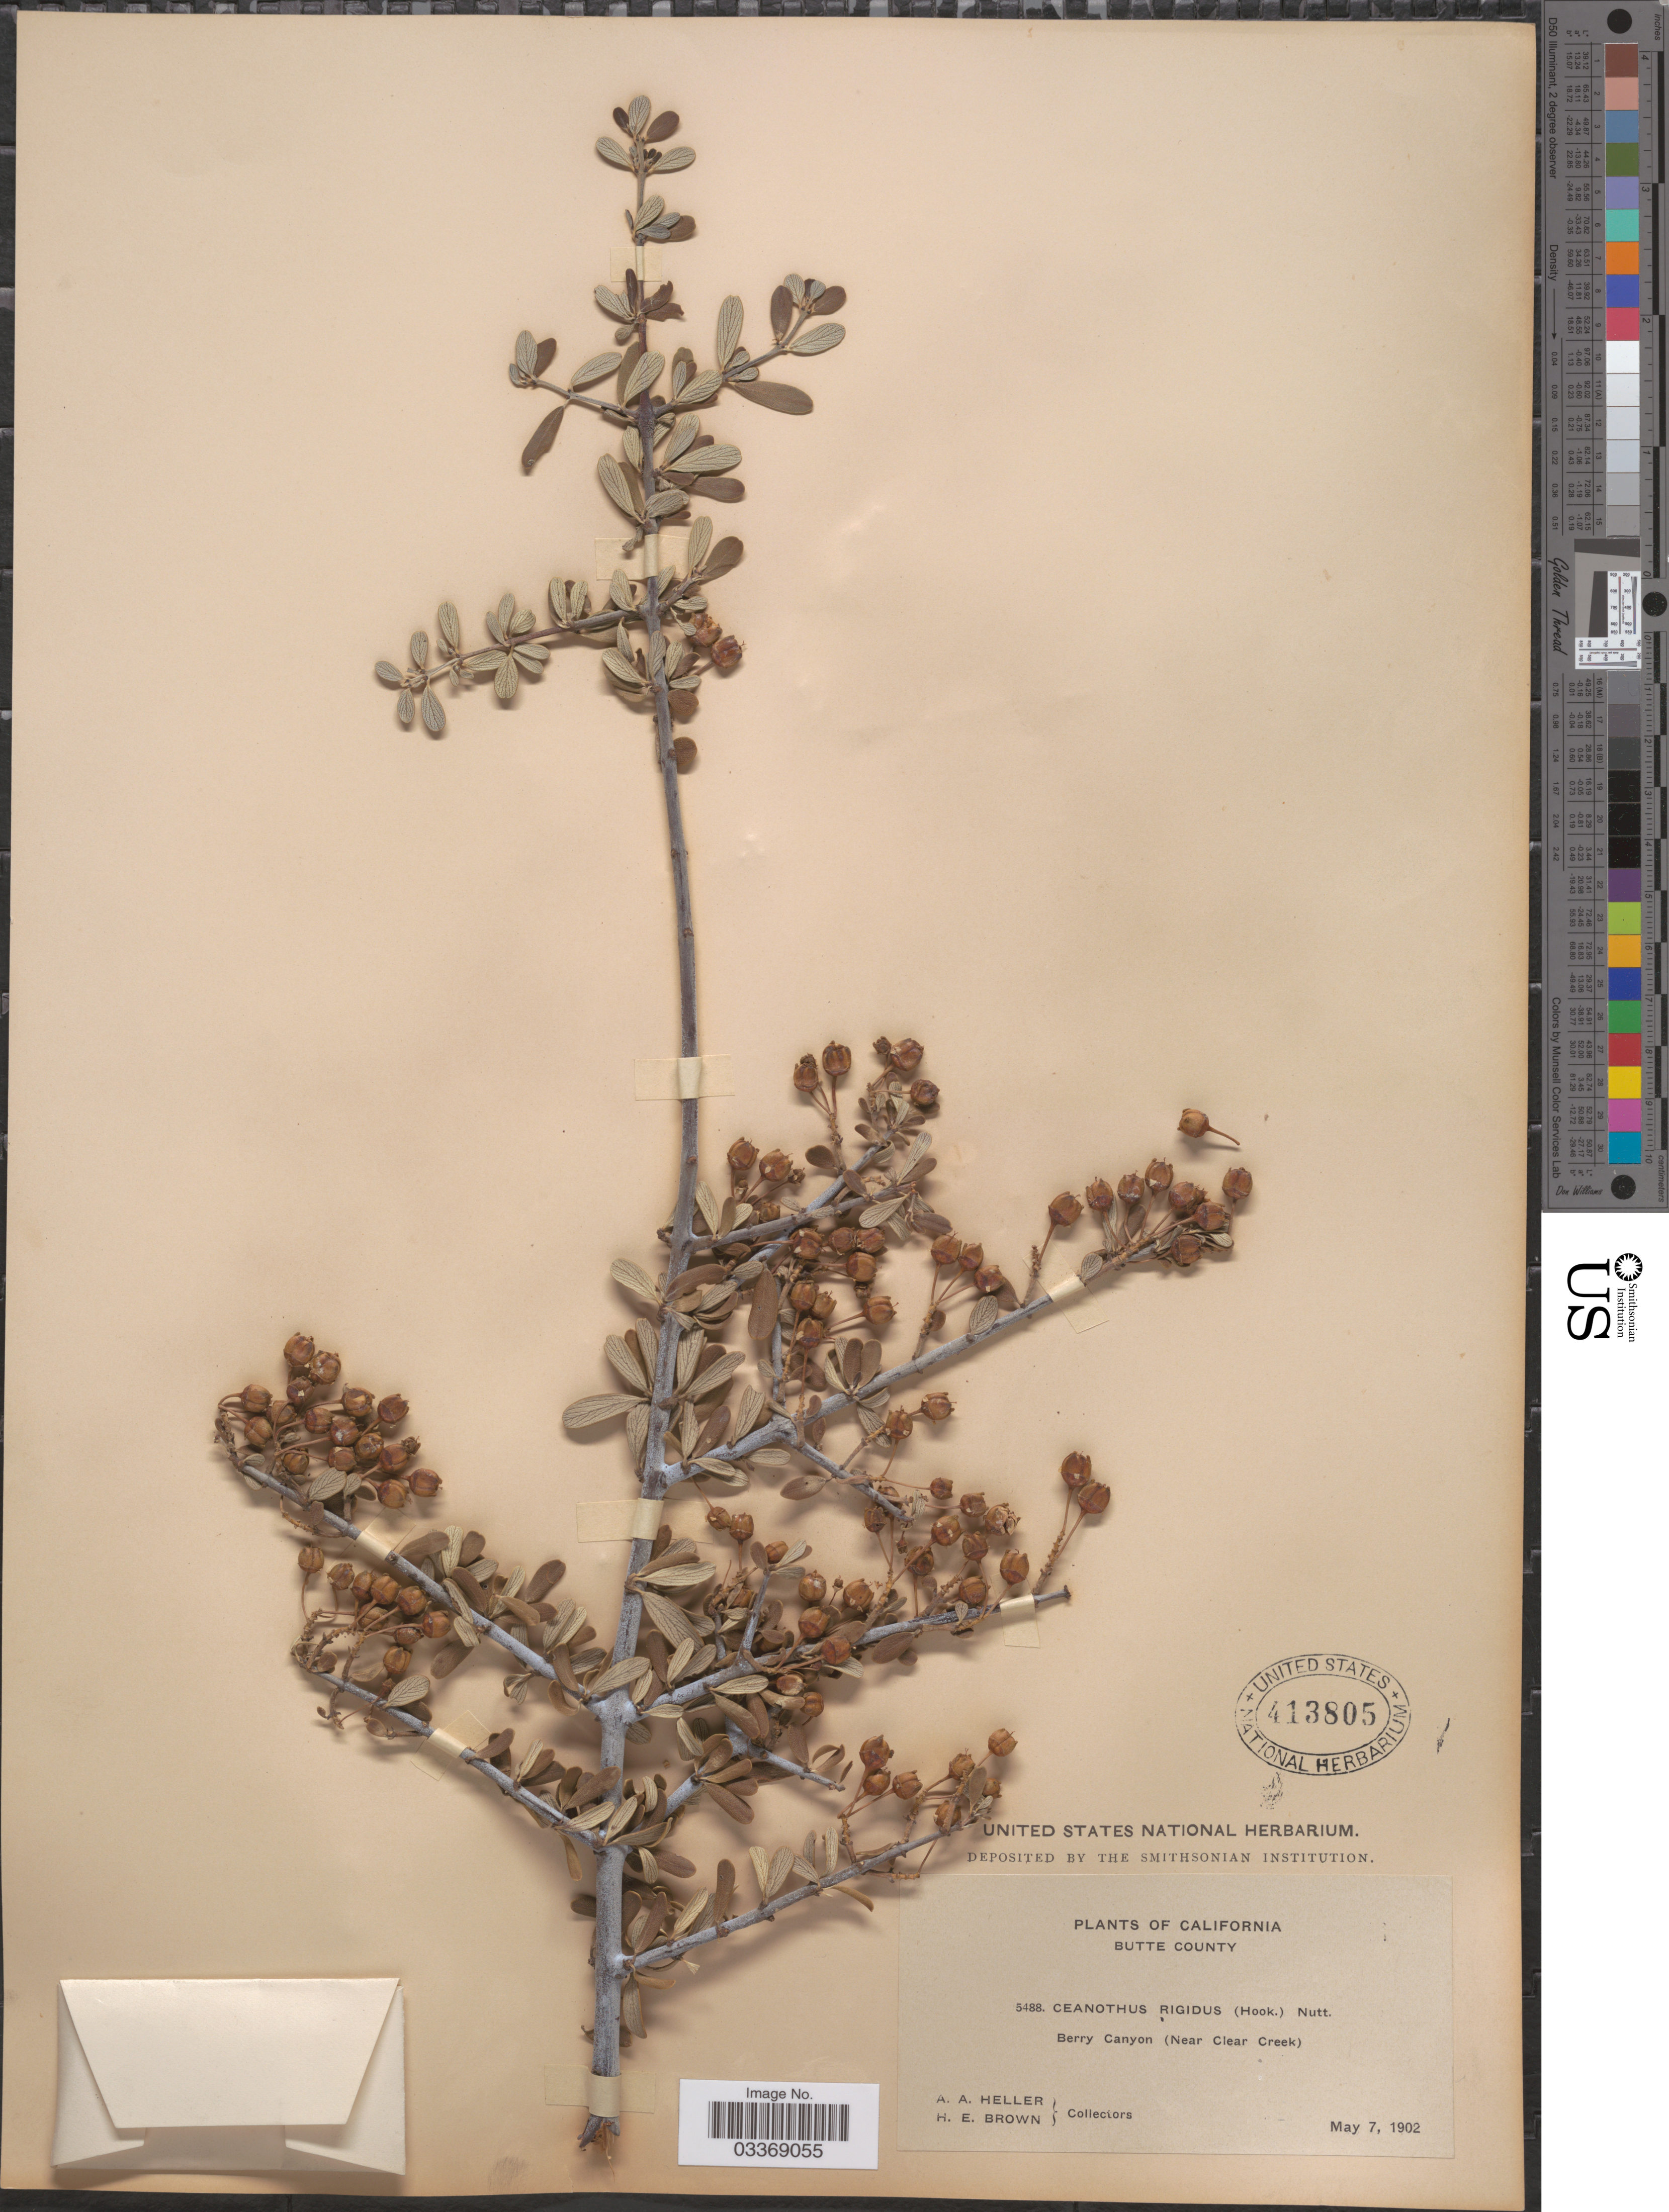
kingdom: Plantae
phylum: Tracheophyta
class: Magnoliopsida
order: Rosales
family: Rhamnaceae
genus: Ceanothus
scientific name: Ceanothus cuneatus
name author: (Hook.) Nutt.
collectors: A. A. Heller & H. E. Brown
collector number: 5488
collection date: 1902-05-07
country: United States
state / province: California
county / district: Butte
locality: Butte County. Berry Canyon (Near Clear Creek).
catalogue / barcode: US 413805